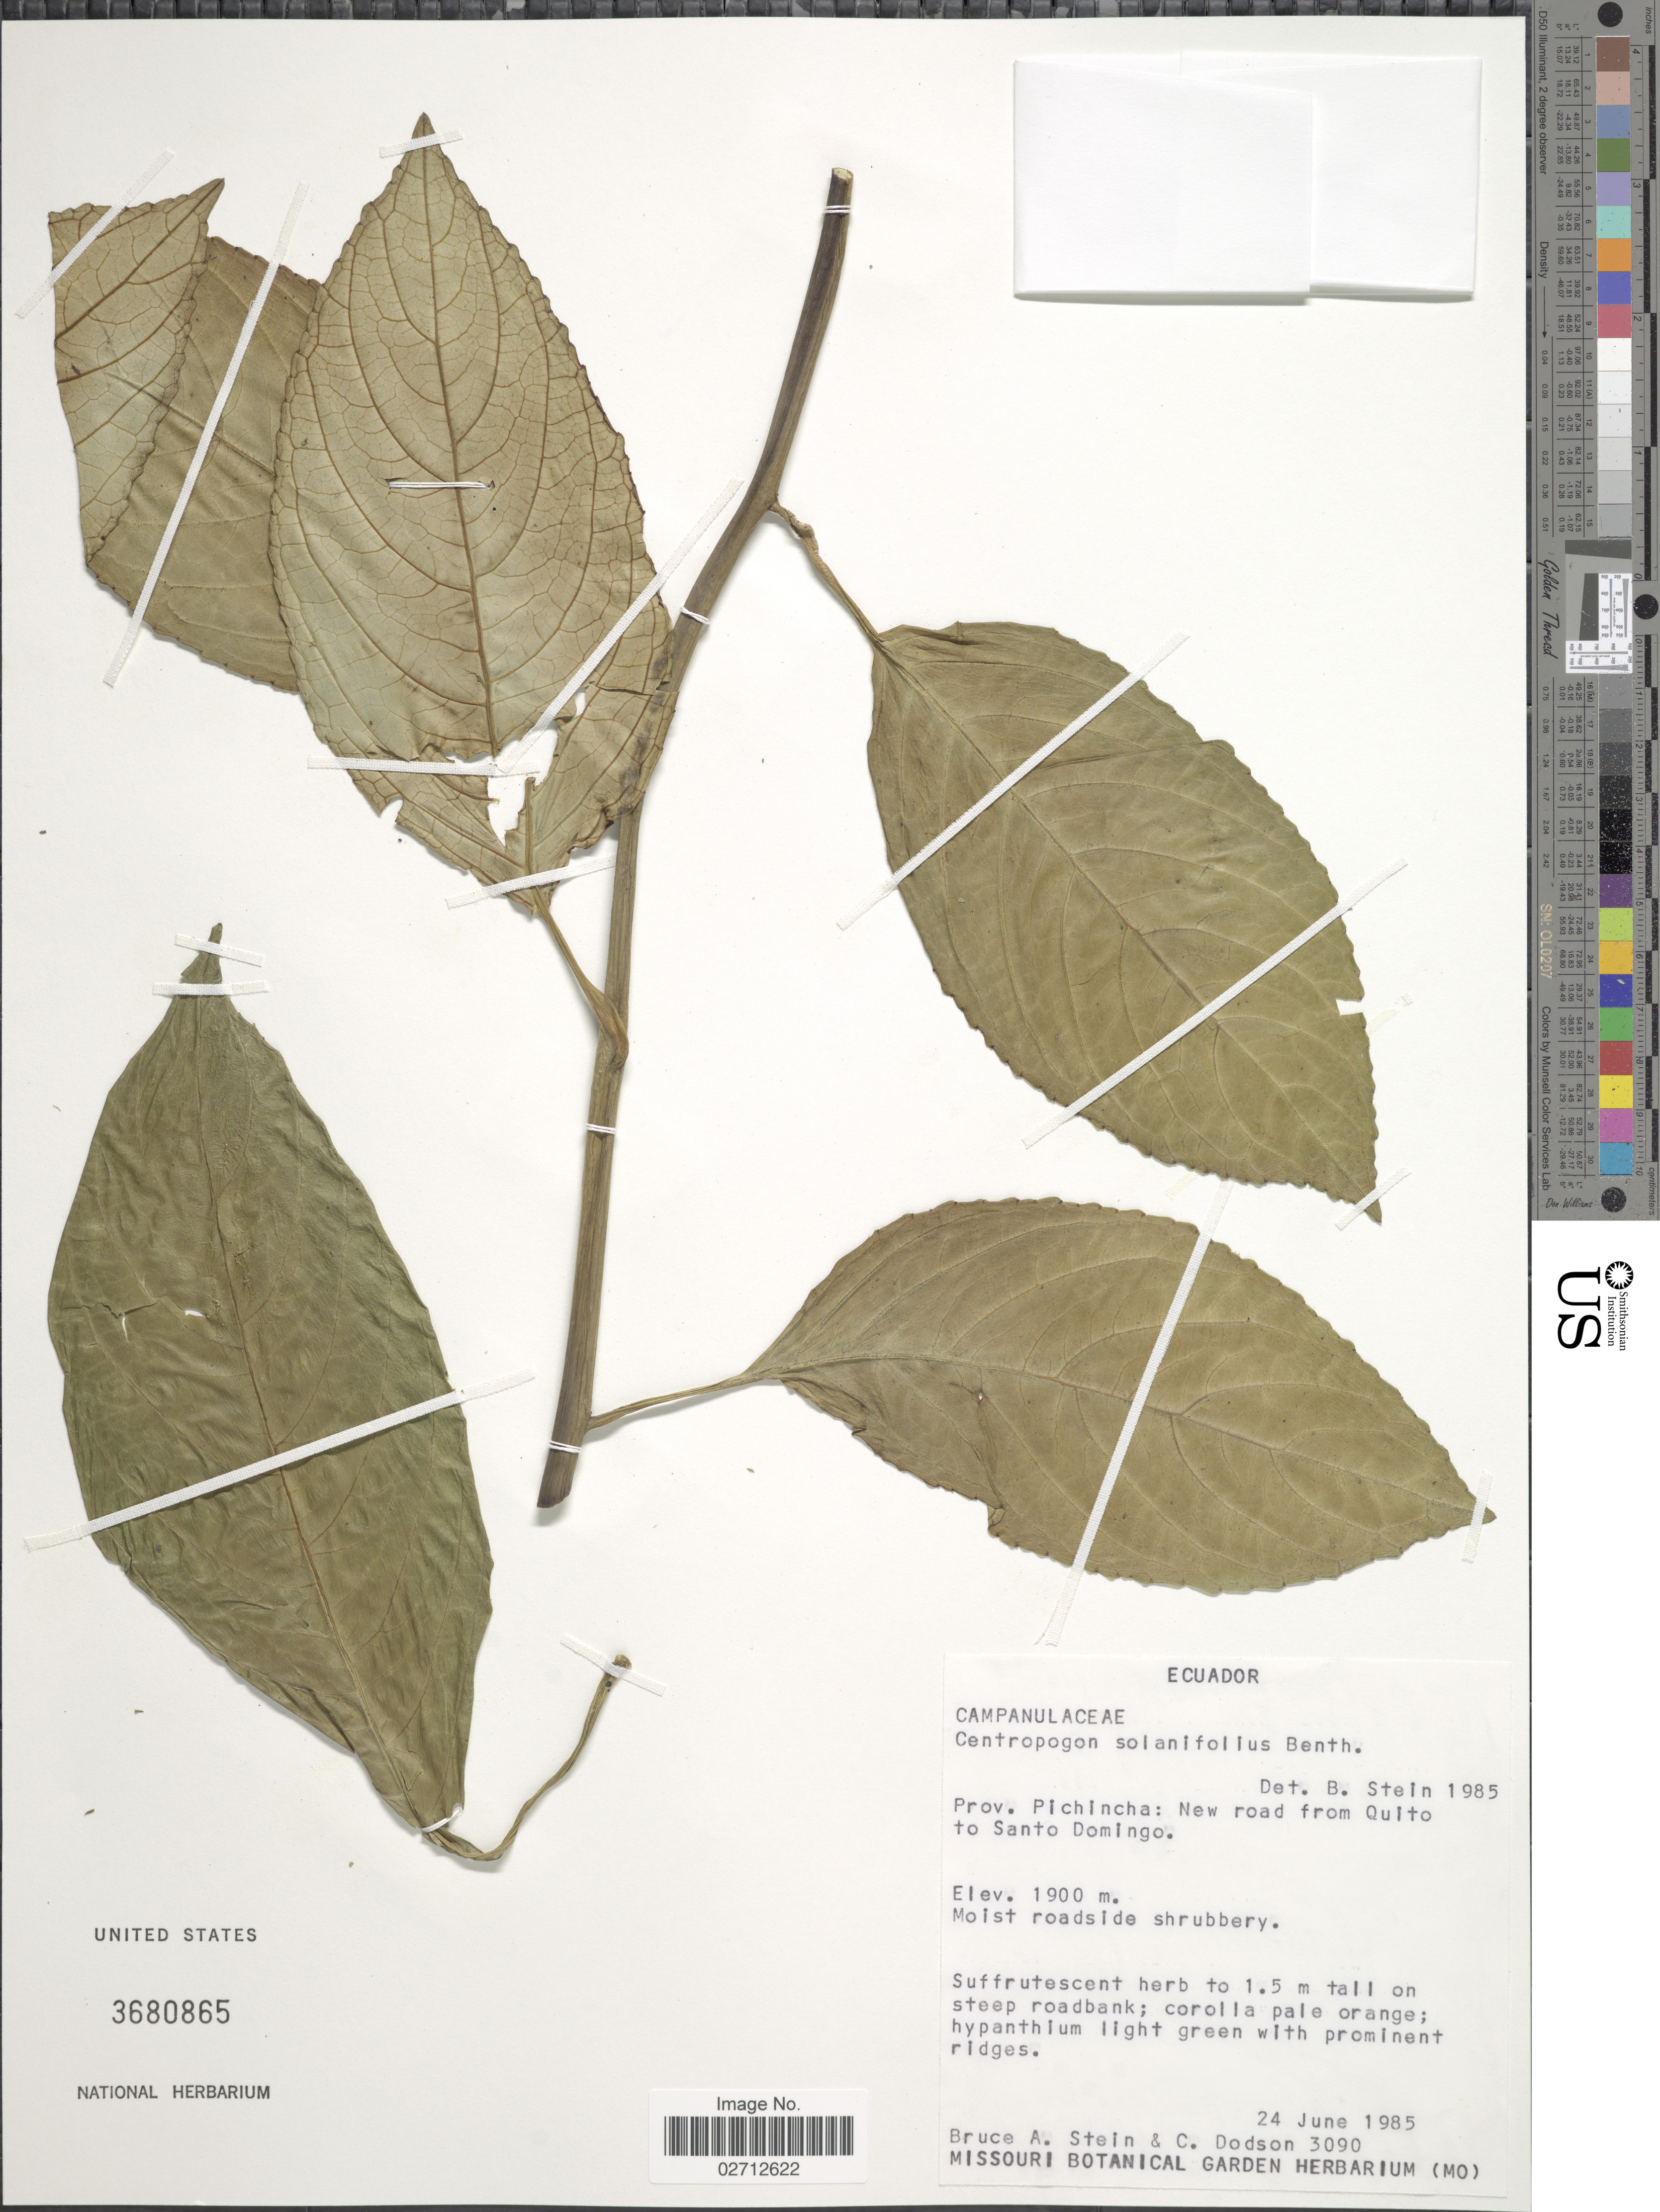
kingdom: Plantae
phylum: Tracheophyta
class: Magnoliopsida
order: Asterales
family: Campanulaceae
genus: Centropogon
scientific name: Centropogon solanifolius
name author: Benth.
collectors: B. A. Stein & C. Dodson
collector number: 3090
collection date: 1985-06-24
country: Ecuador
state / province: Pichincha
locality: New road from Quito to Santo Domingo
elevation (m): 1900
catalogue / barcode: US 3680865